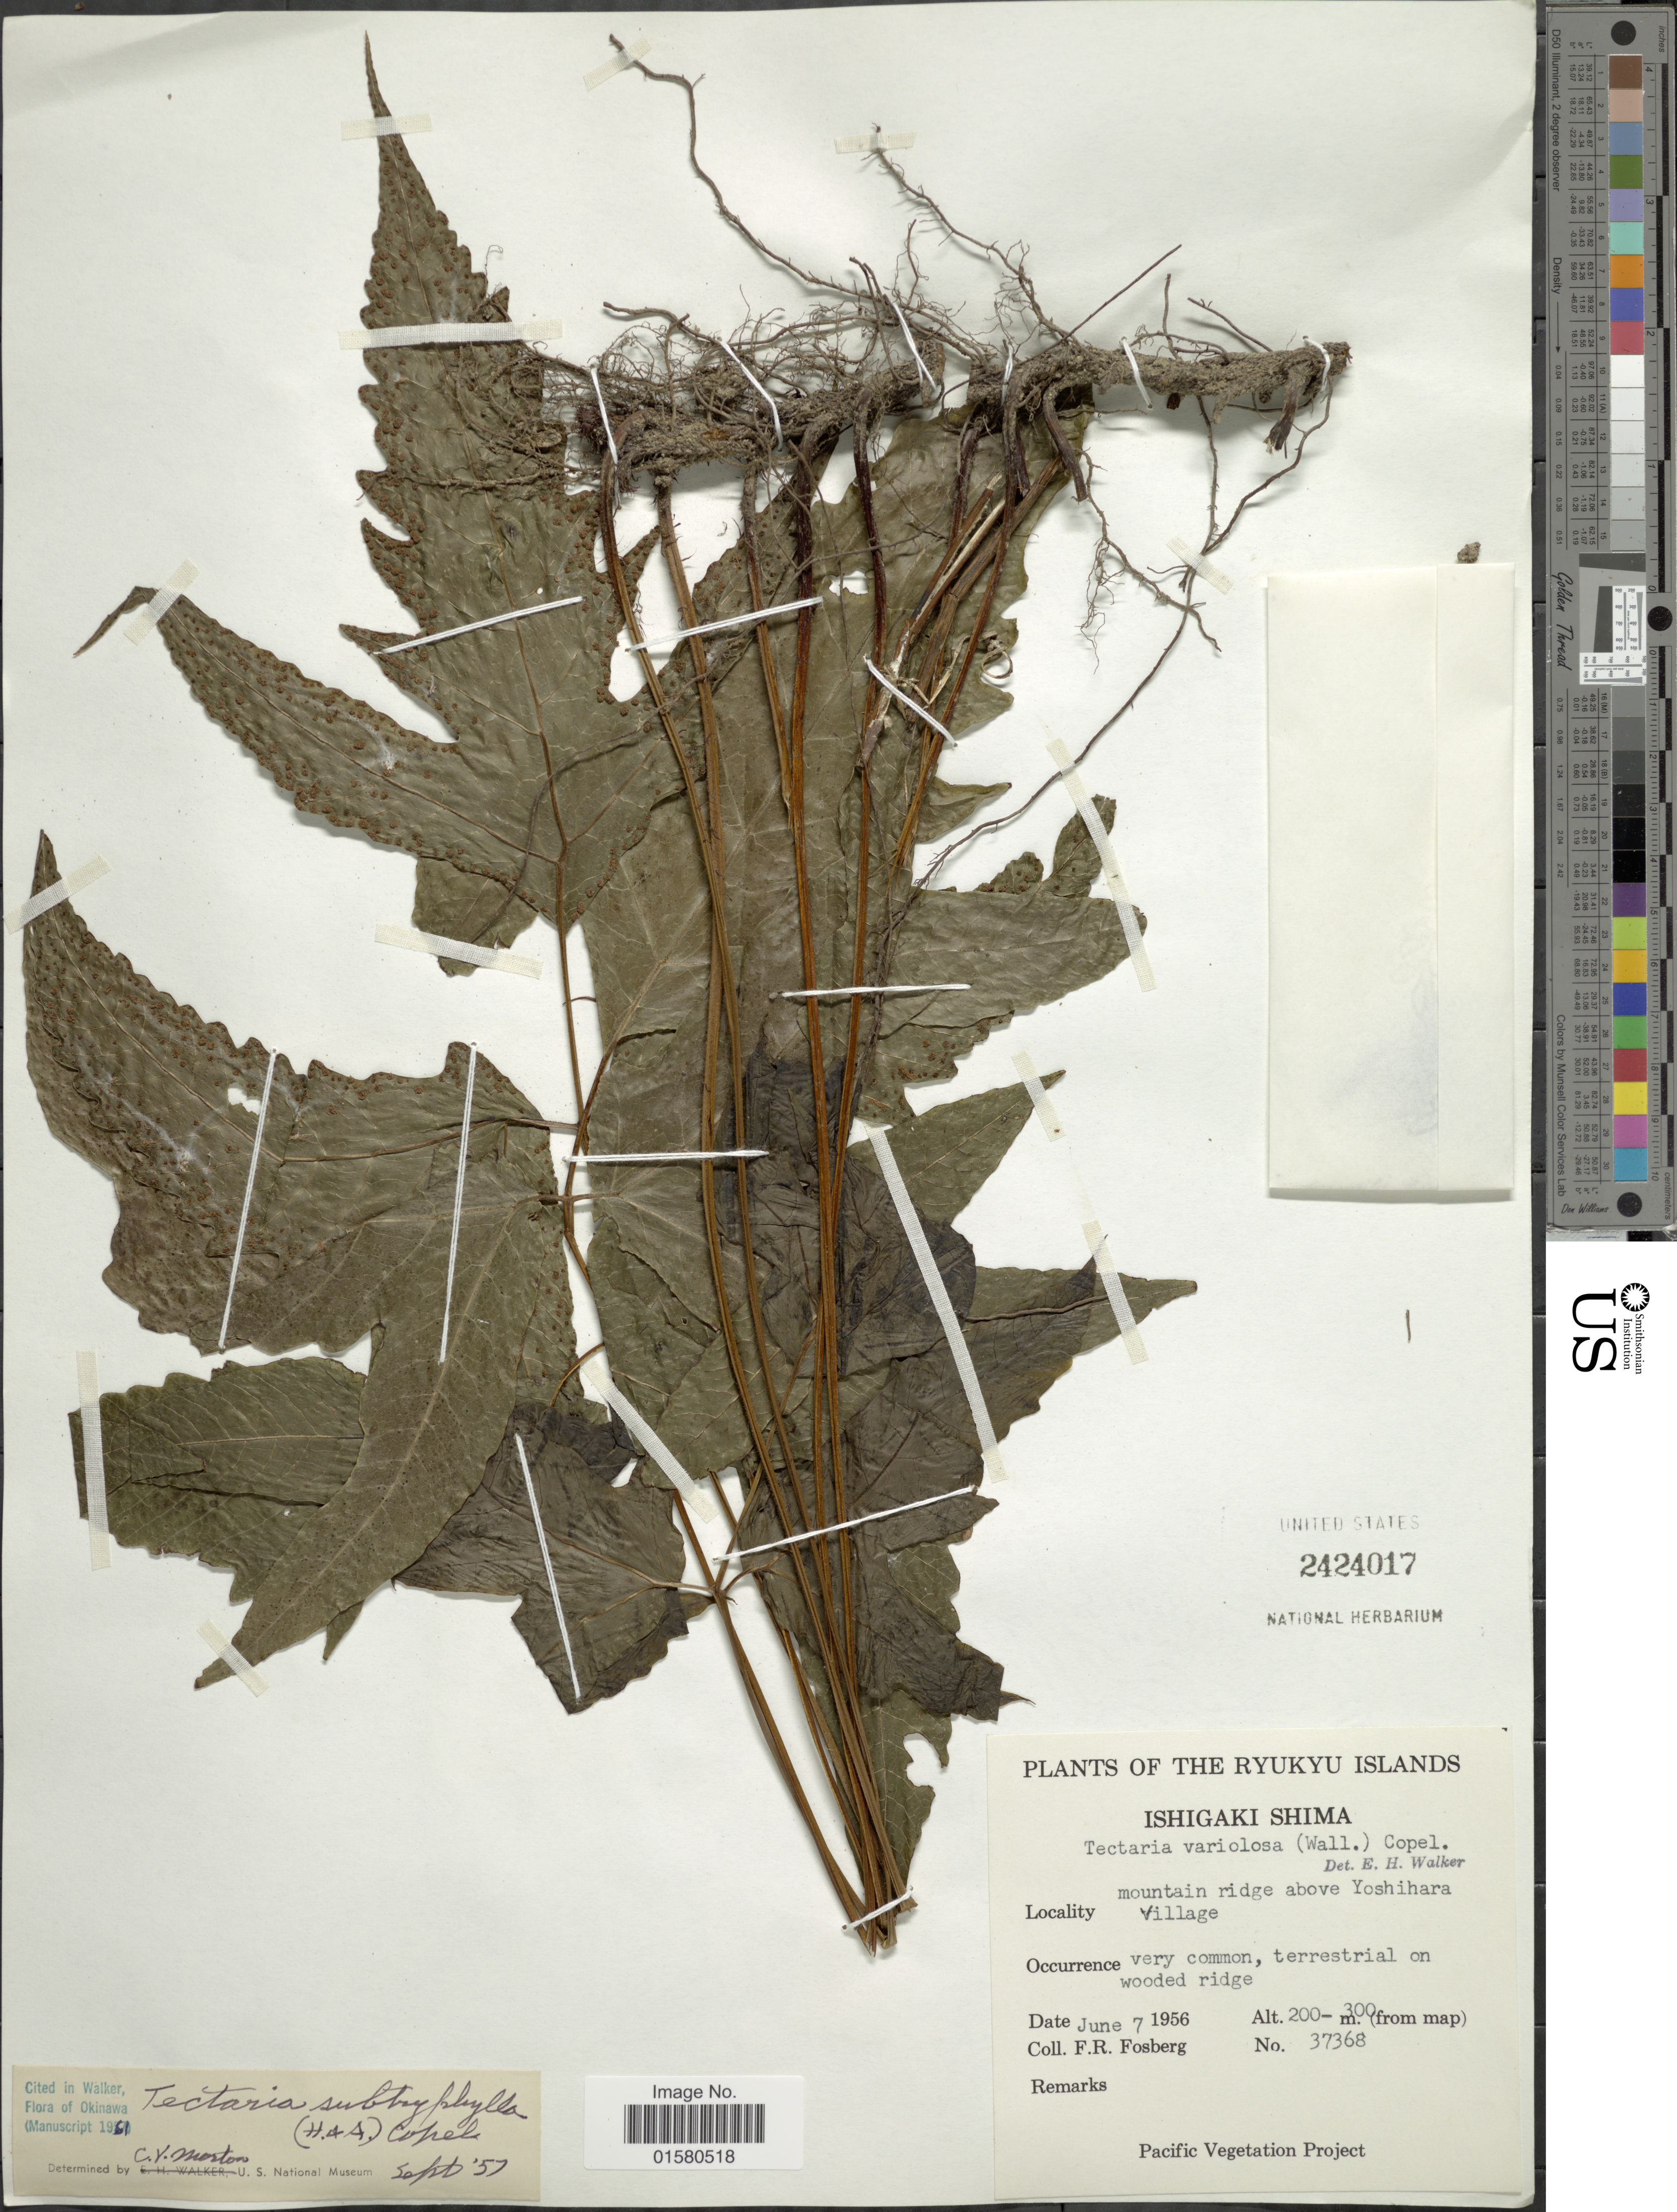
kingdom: Plantae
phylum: Tracheophyta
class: Polypodiopsida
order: Polypodiales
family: Tectariaceae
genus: Tectaria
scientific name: Tectaria variolosa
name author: (Wall. ex Hook.) C. Chr.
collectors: F. R. Fosberg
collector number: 37368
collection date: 1956-06-07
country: Japan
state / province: Okinawa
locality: Ishigaki Shima, mountain ridge above Yoshihara village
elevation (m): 200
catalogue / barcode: US 2424017